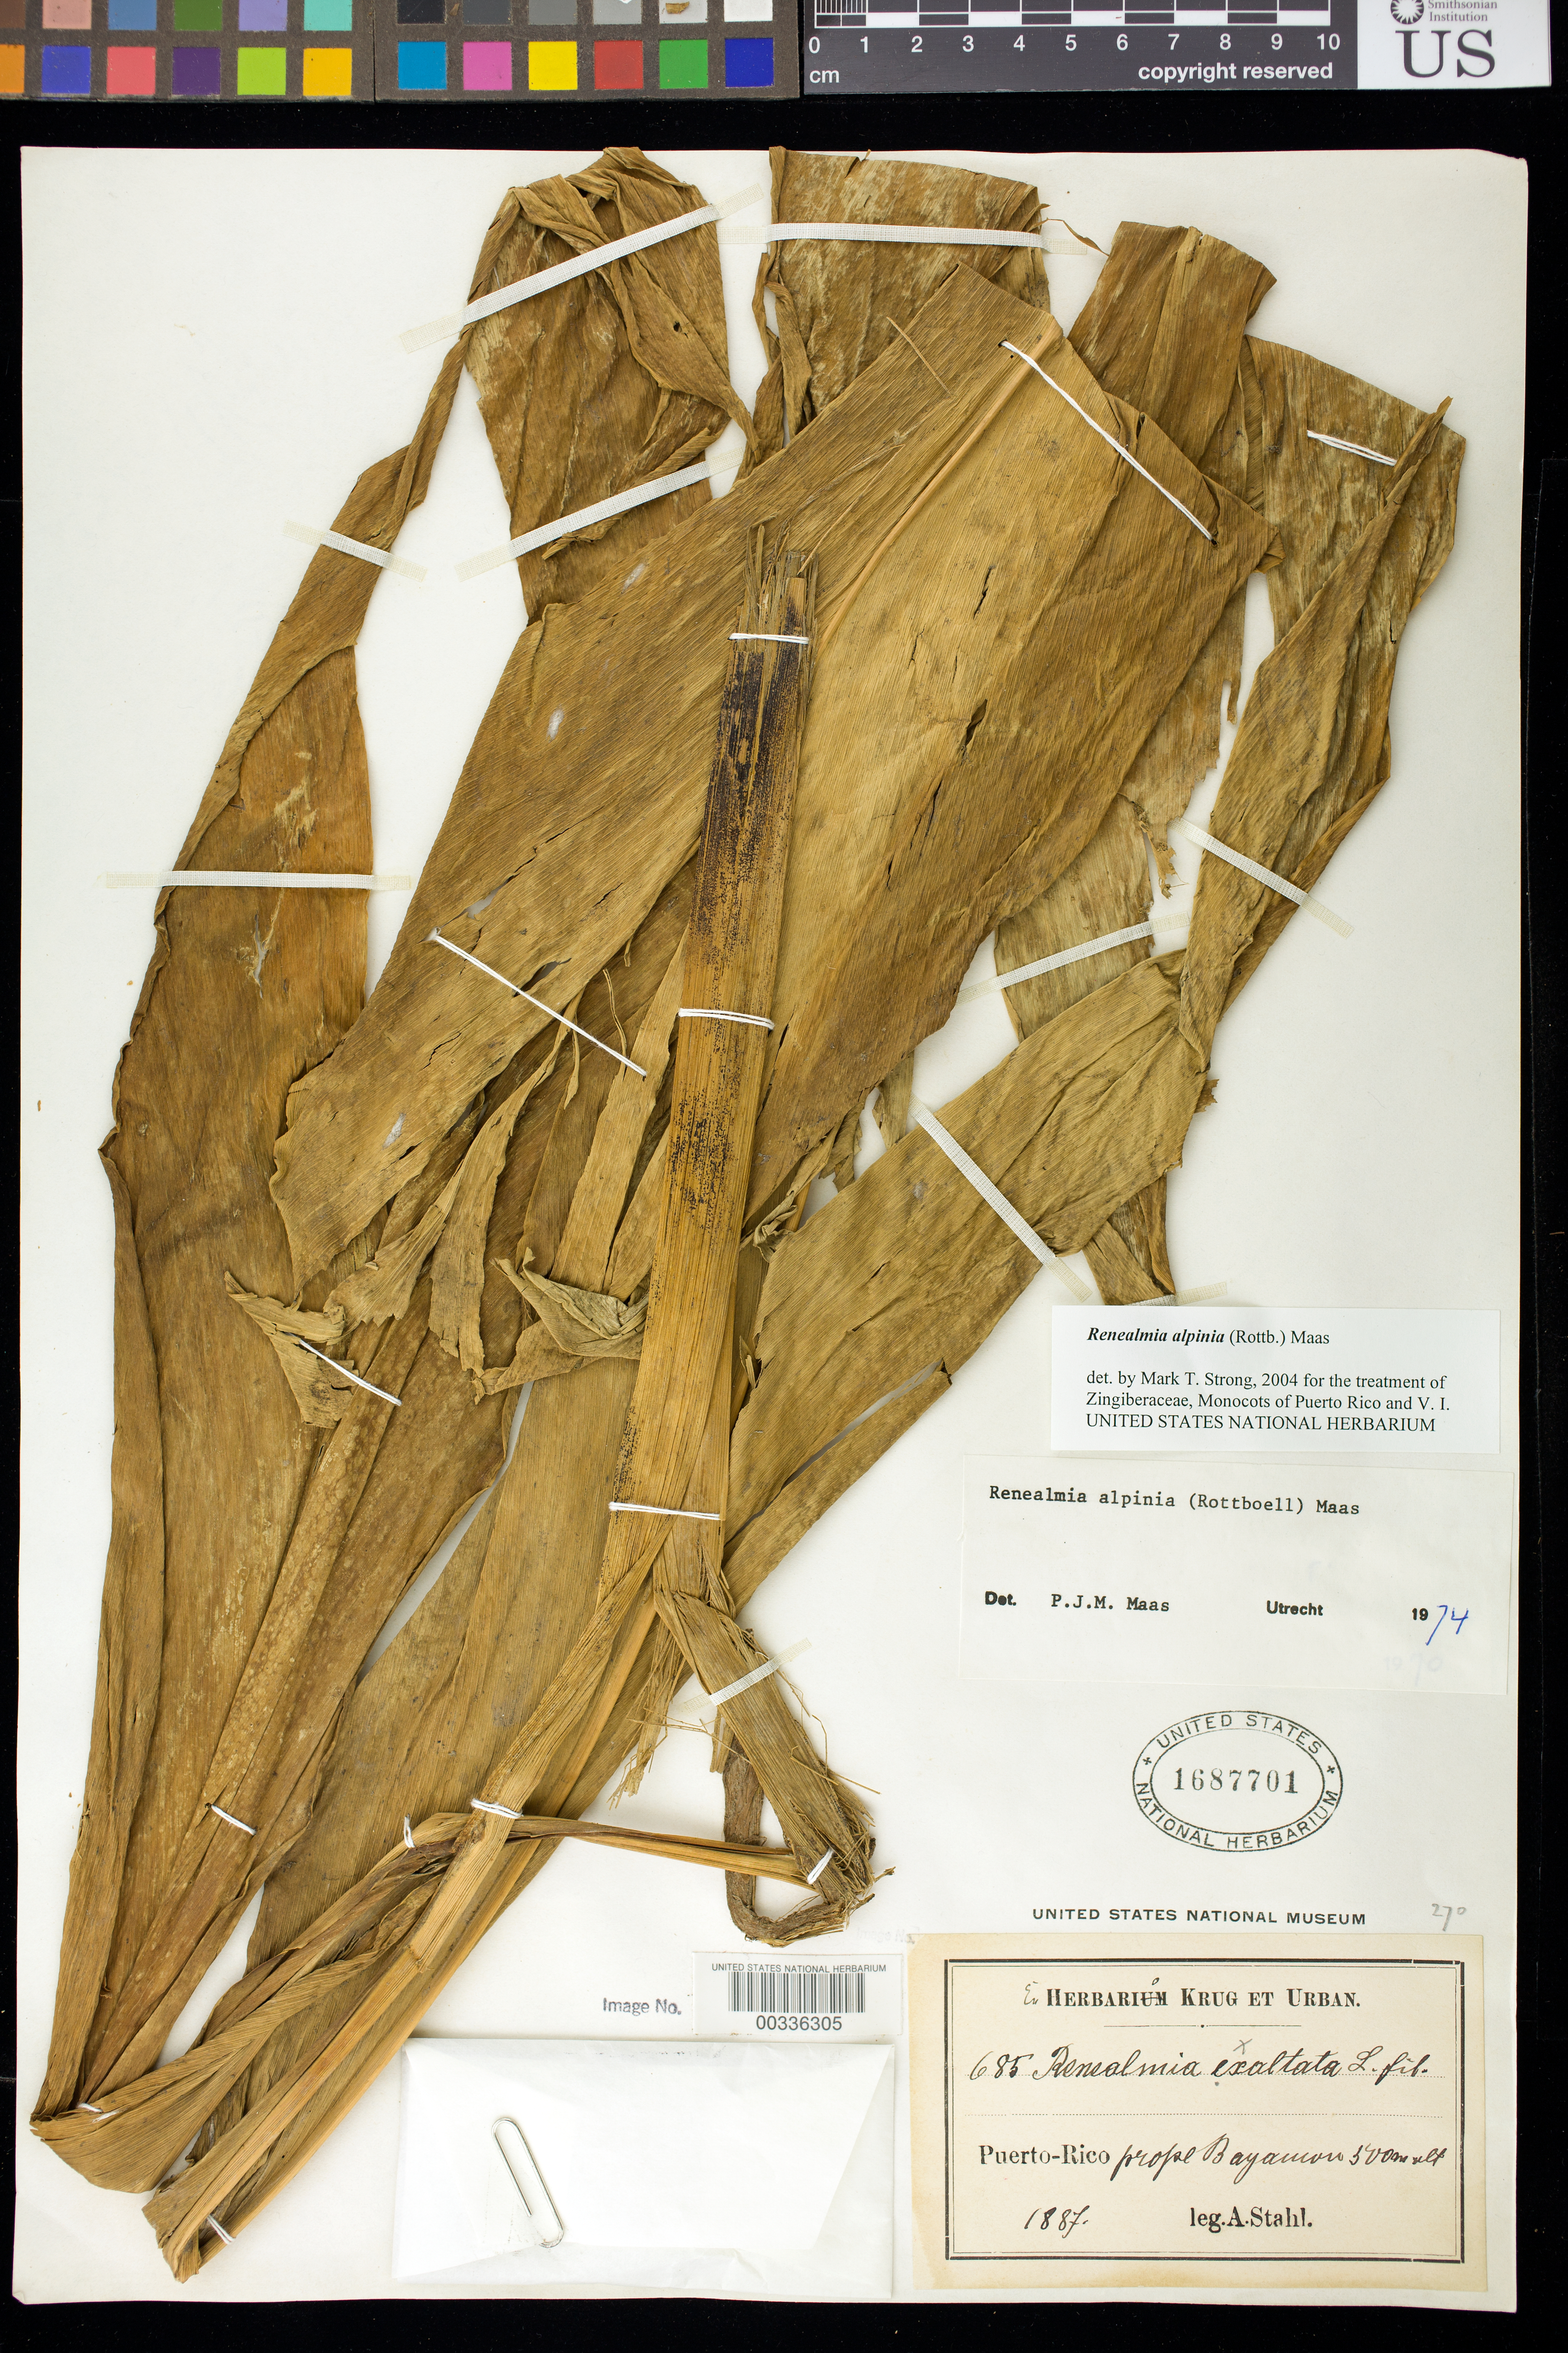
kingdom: Plantae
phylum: Tracheophyta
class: Liliopsida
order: Zingiberales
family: Zingiberaceae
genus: Renealmia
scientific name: Renealmia alpinia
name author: (Rottb.) Maas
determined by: Maas, Paul J. M.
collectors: A. Stahl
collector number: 685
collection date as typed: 1887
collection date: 1887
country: Puerto Rico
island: Greater Antilles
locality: Prope bayamon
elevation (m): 500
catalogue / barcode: US 1687701